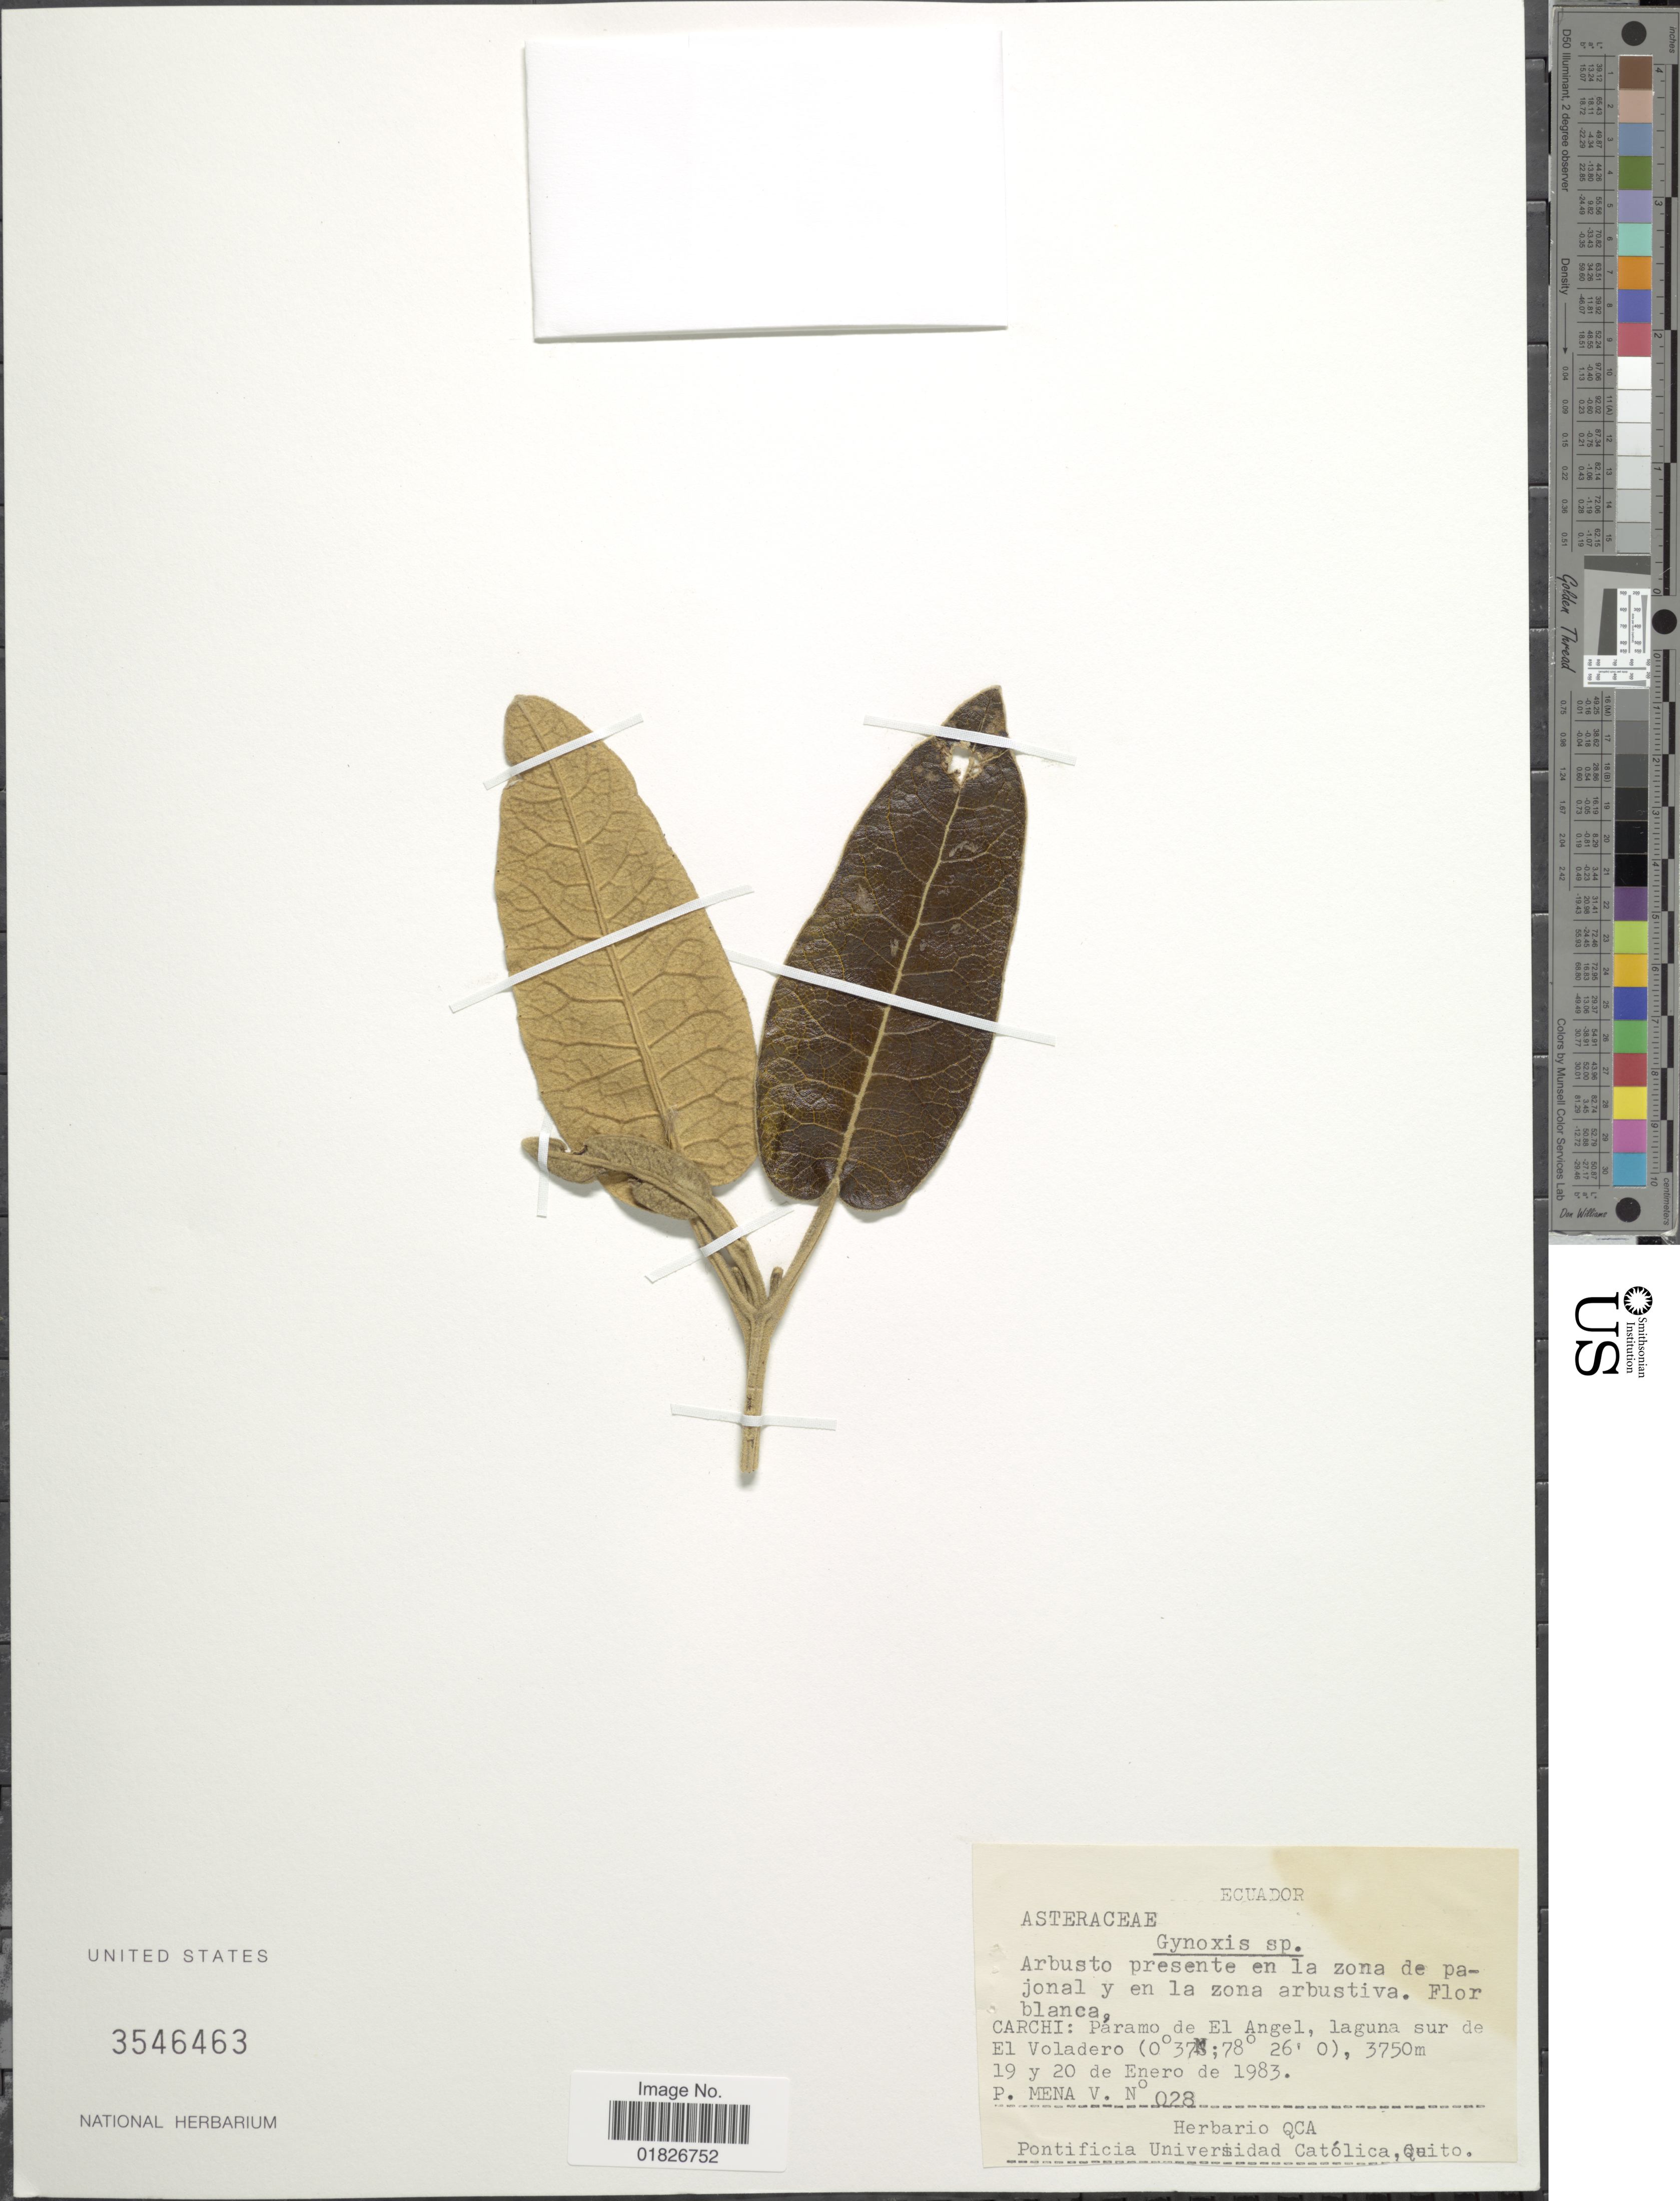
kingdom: Plantae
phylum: Tracheophyta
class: Magnoliopsida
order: Asterales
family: Asteraceae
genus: Gynoxys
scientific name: Gynoxys sp.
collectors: P. Mena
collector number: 028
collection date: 1983-01-19/1983-01-20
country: Ecuador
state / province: Carchi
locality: Paramo de El Angel, laguna sur de El Voladero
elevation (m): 3750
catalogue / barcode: US 3546463